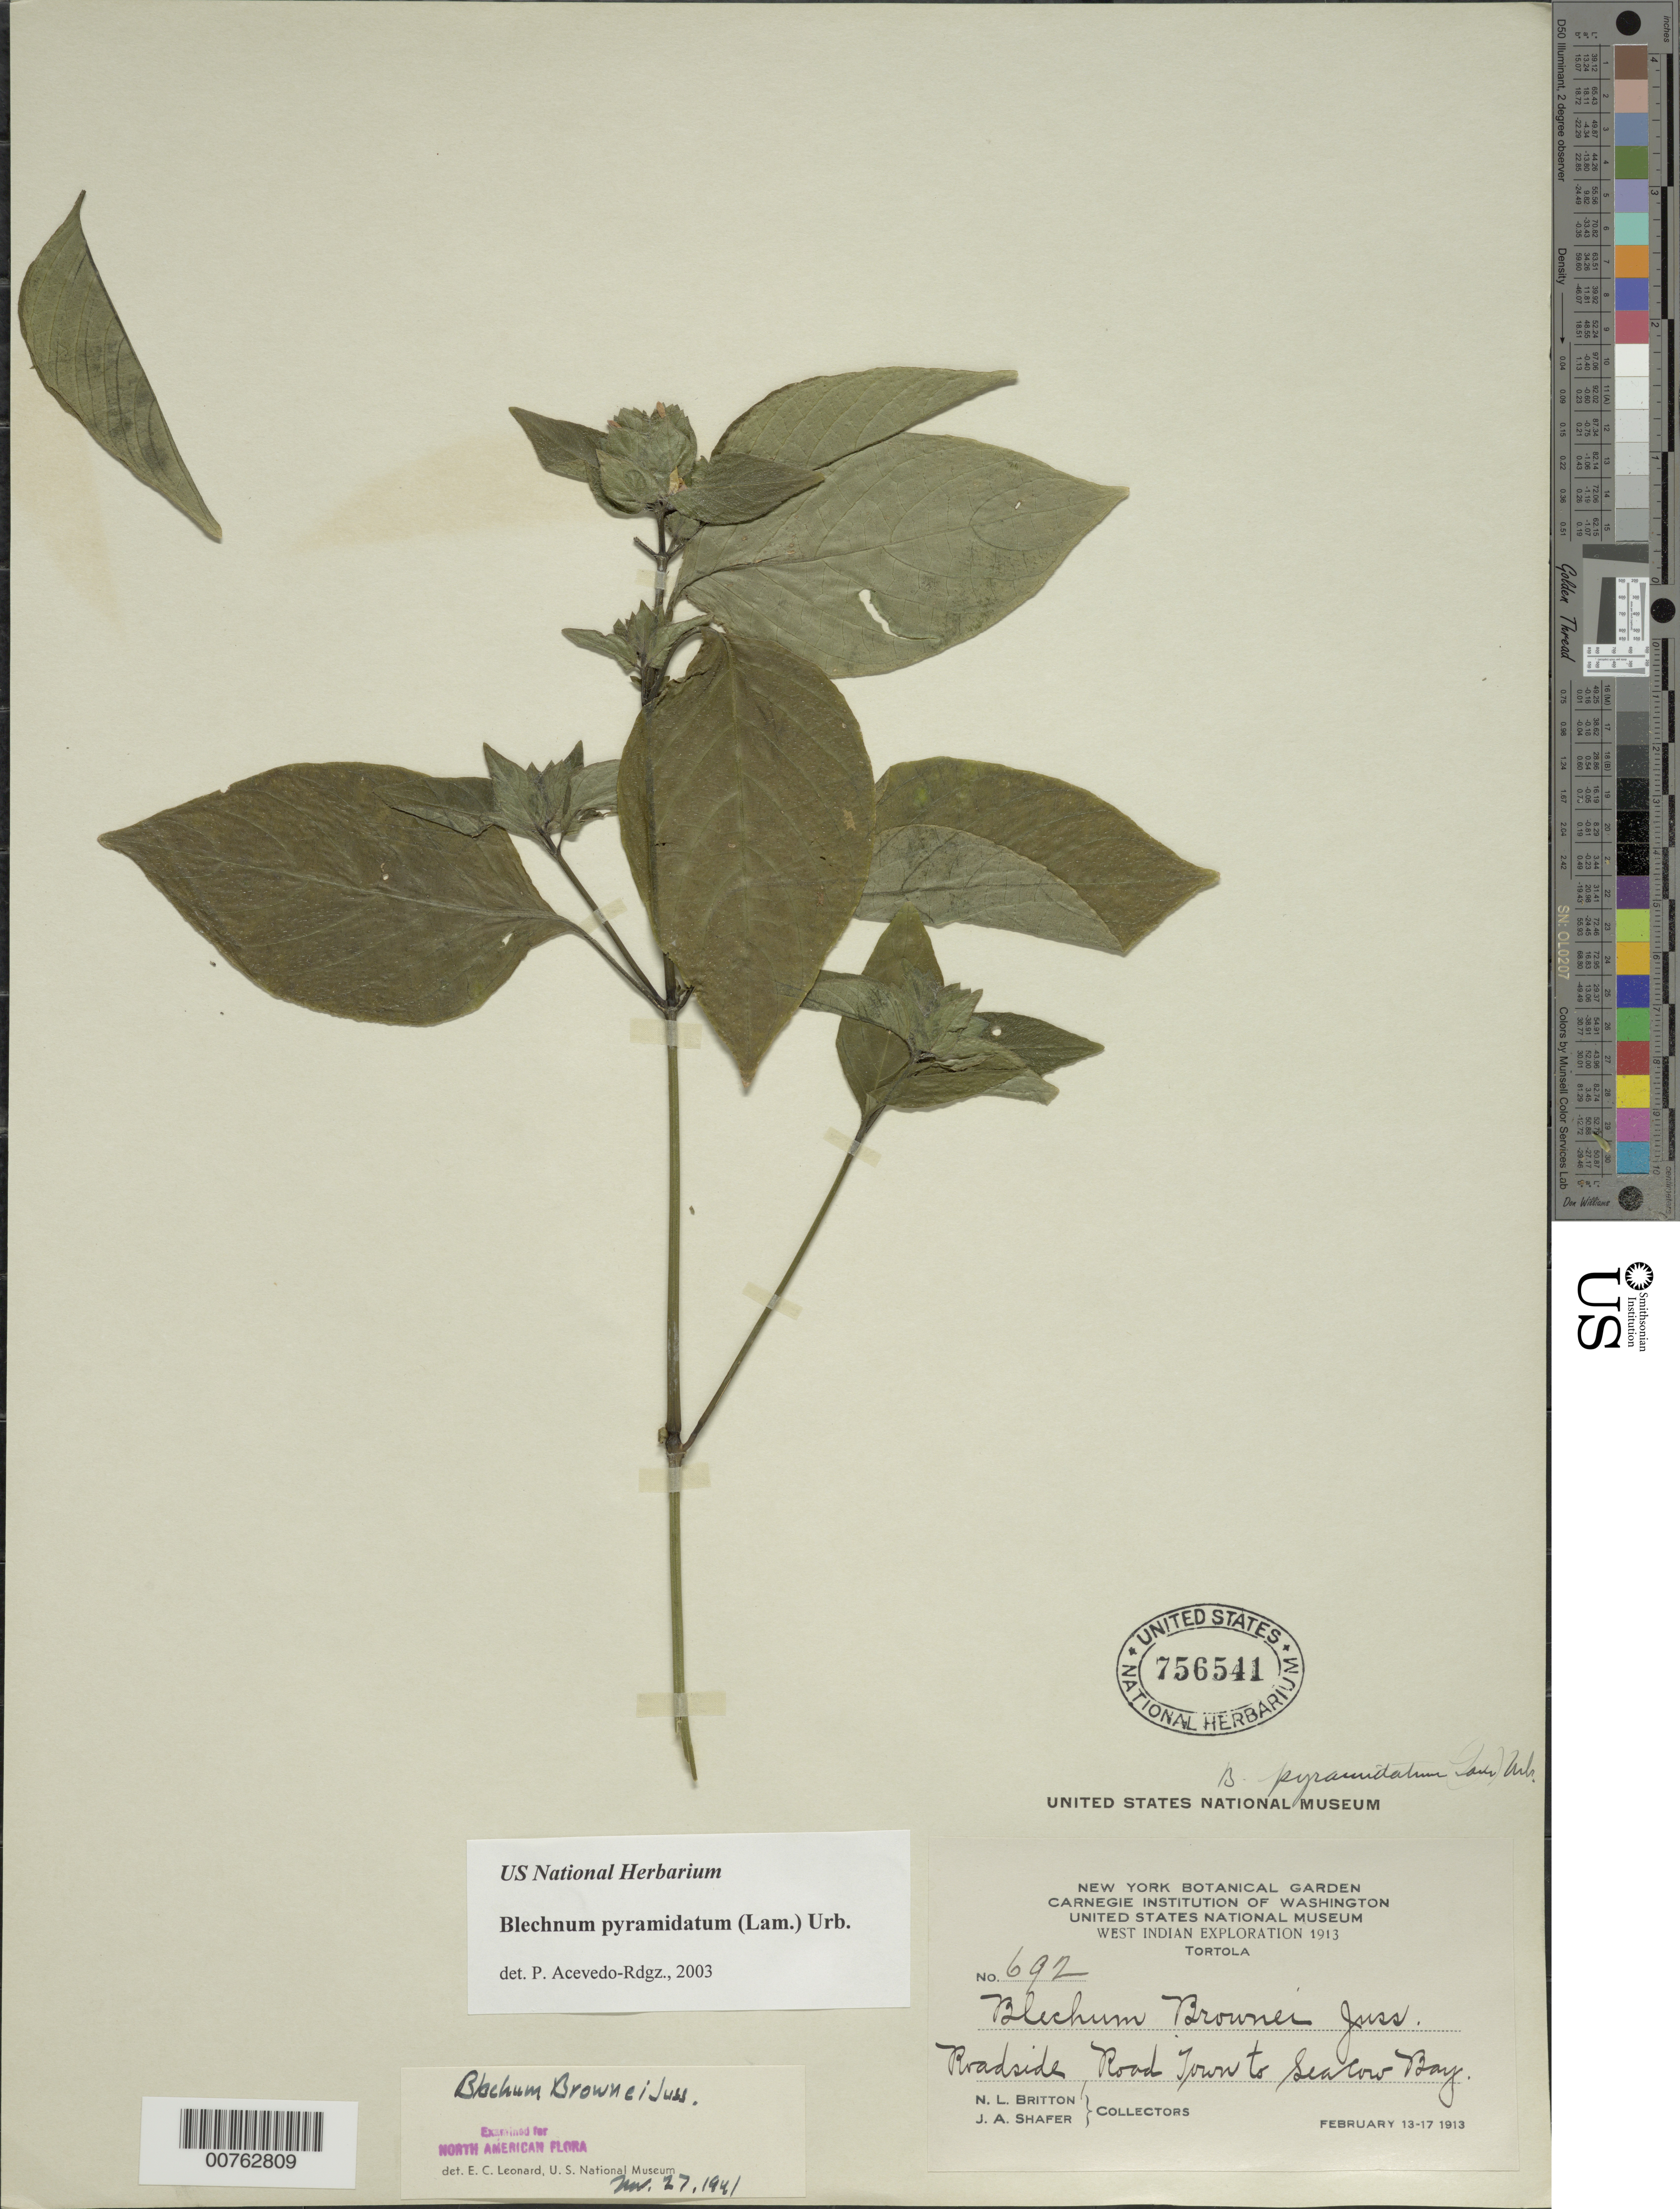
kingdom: Plantae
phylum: Tracheophyta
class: Magnoliopsida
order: Lamiales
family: Acanthaceae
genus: Blechum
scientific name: Blechum pyramidatum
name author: (Lam.) Urb.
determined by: Acevedo-Rodríguez, P., (BOT), Smithsonian Institution - National Museum of Natural History (UNITED STATES)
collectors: N. Britton & J. A. Shafer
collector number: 692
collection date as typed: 13 Feb 1913 to 17 Feb 1913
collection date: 1913-02-13/1913-02-17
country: British Virgin Islands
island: Tortola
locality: Roadtown to Sea Cow Bay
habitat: Roadside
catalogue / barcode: US 756541